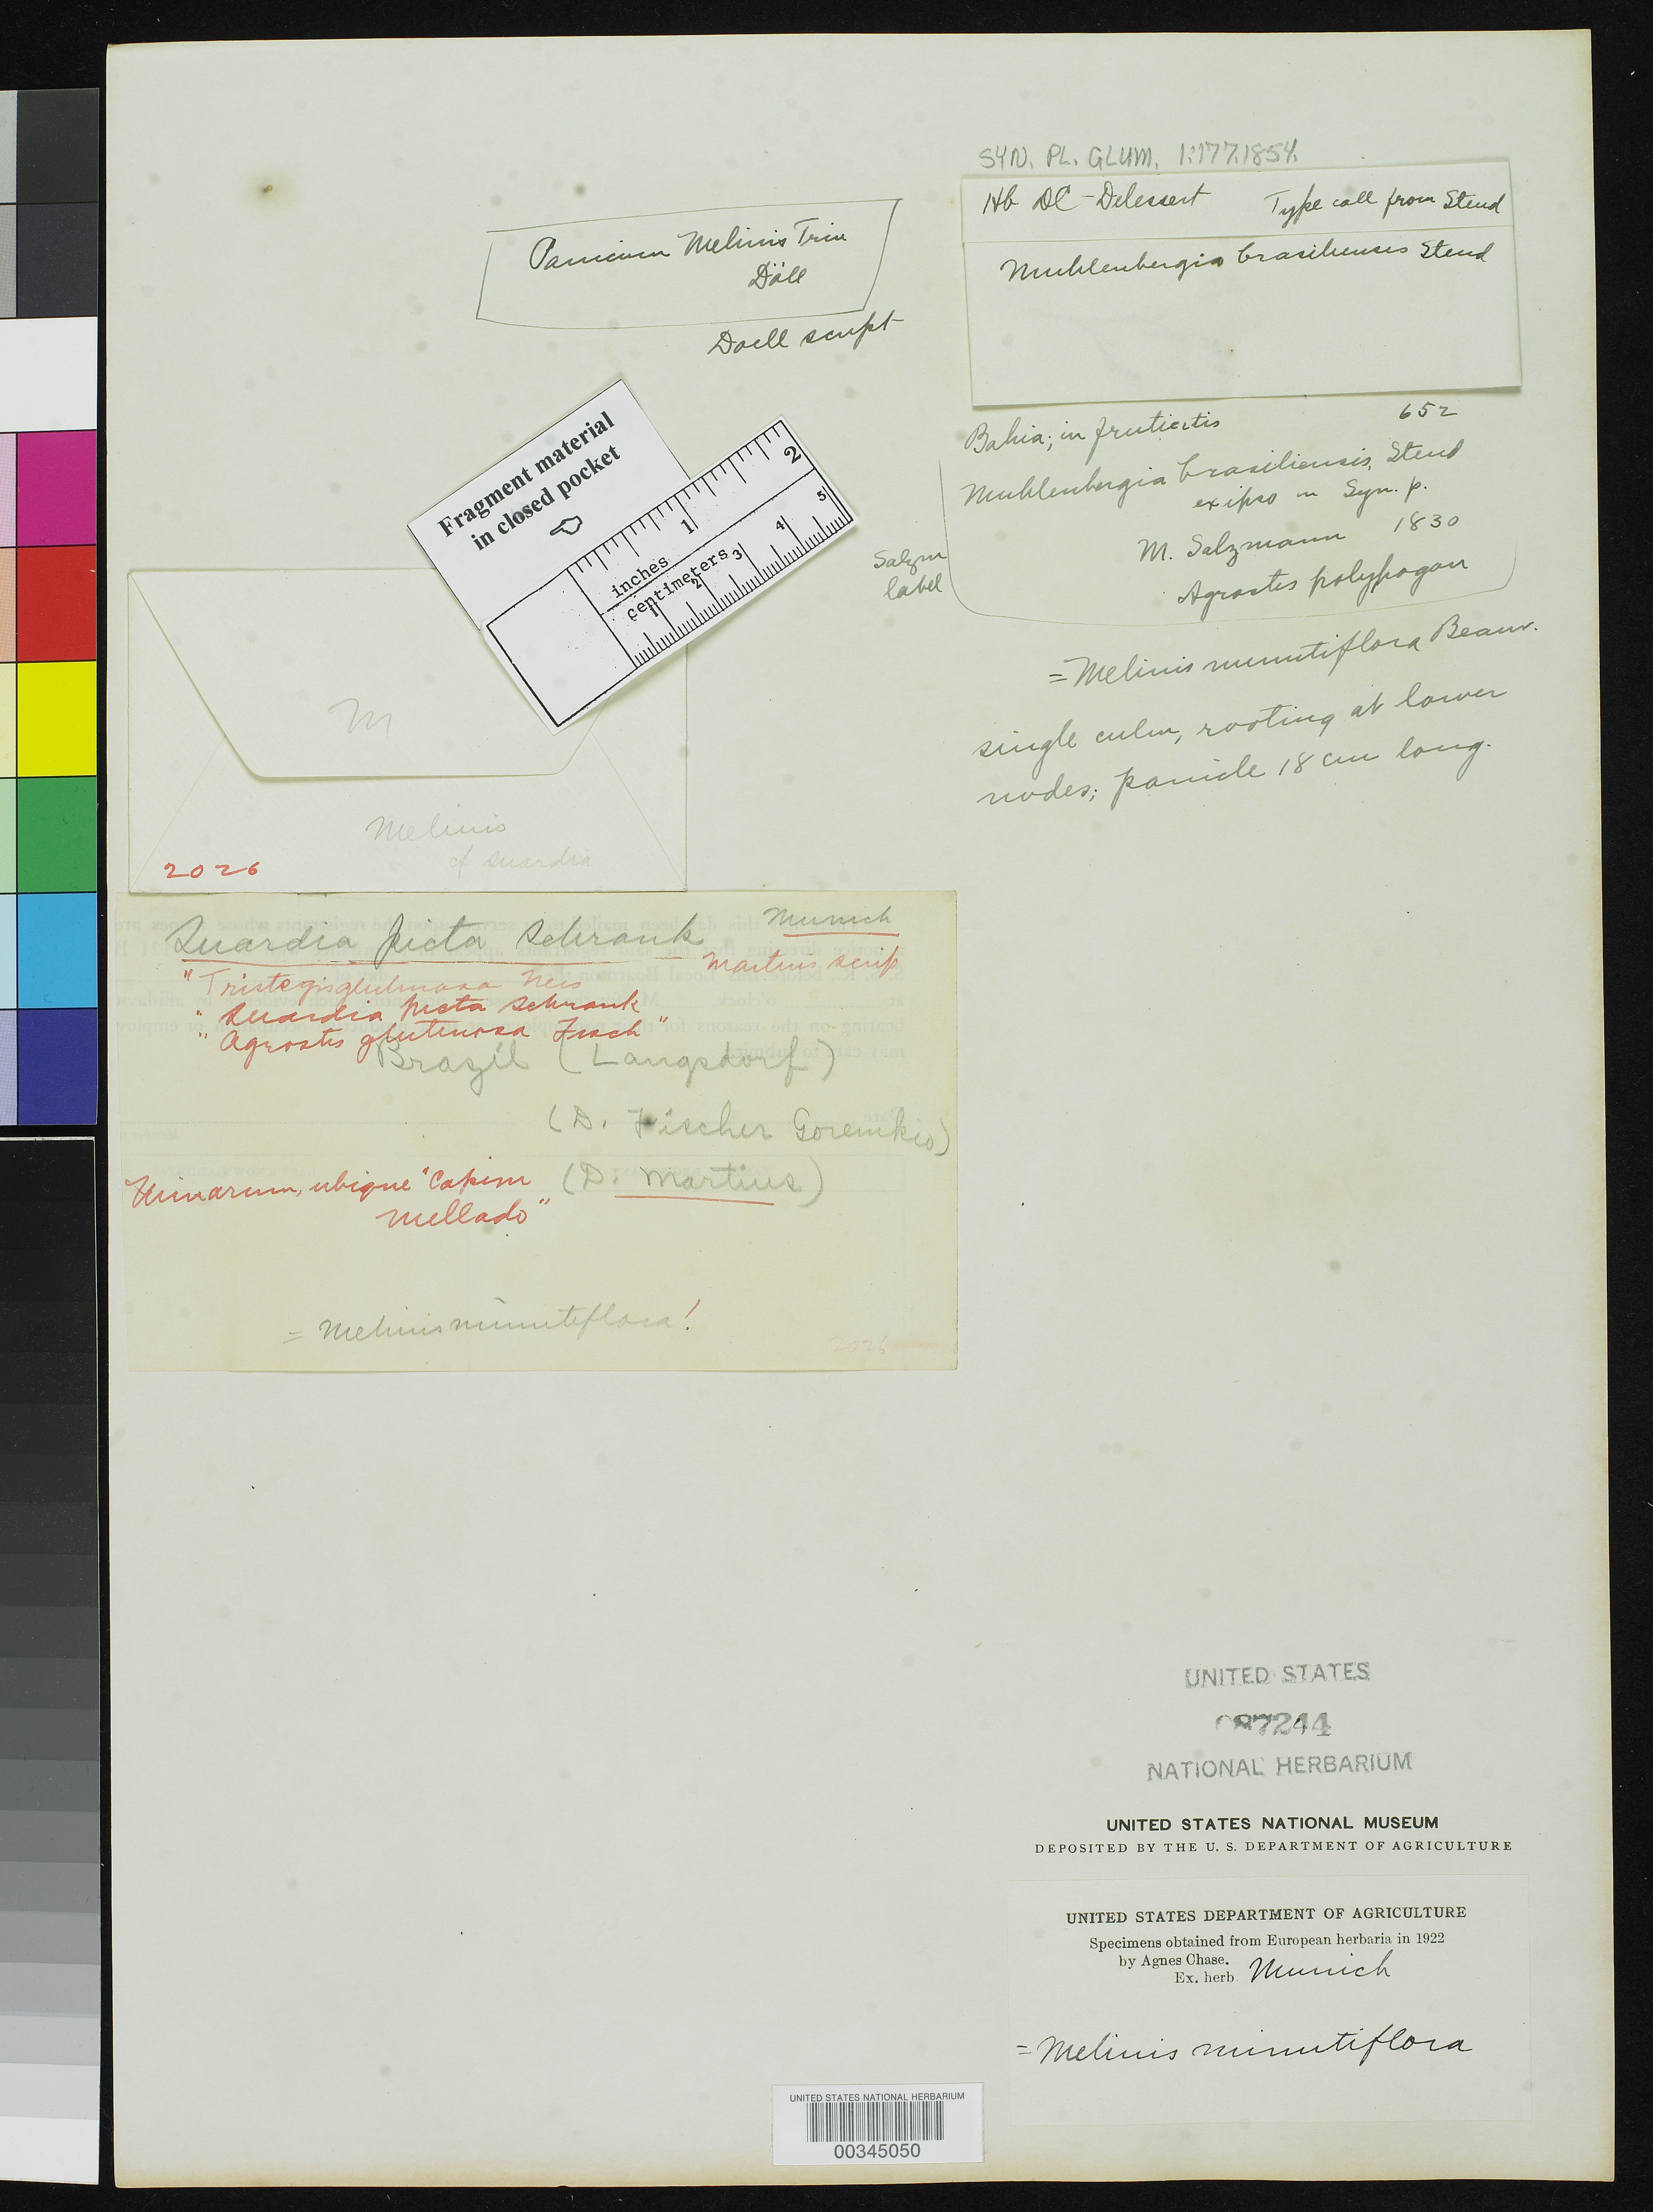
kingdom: Plantae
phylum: Tracheophyta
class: Liliopsida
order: Poales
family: Poaceae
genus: Muhlenbergia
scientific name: Muhlenbergia brasiliensis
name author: Steud.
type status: Type Fragment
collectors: P. Salzmann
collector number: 652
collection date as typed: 1830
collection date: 1830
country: Brazil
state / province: Bahia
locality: North of Esplanda city on road to Jaquera.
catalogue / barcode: US 87244